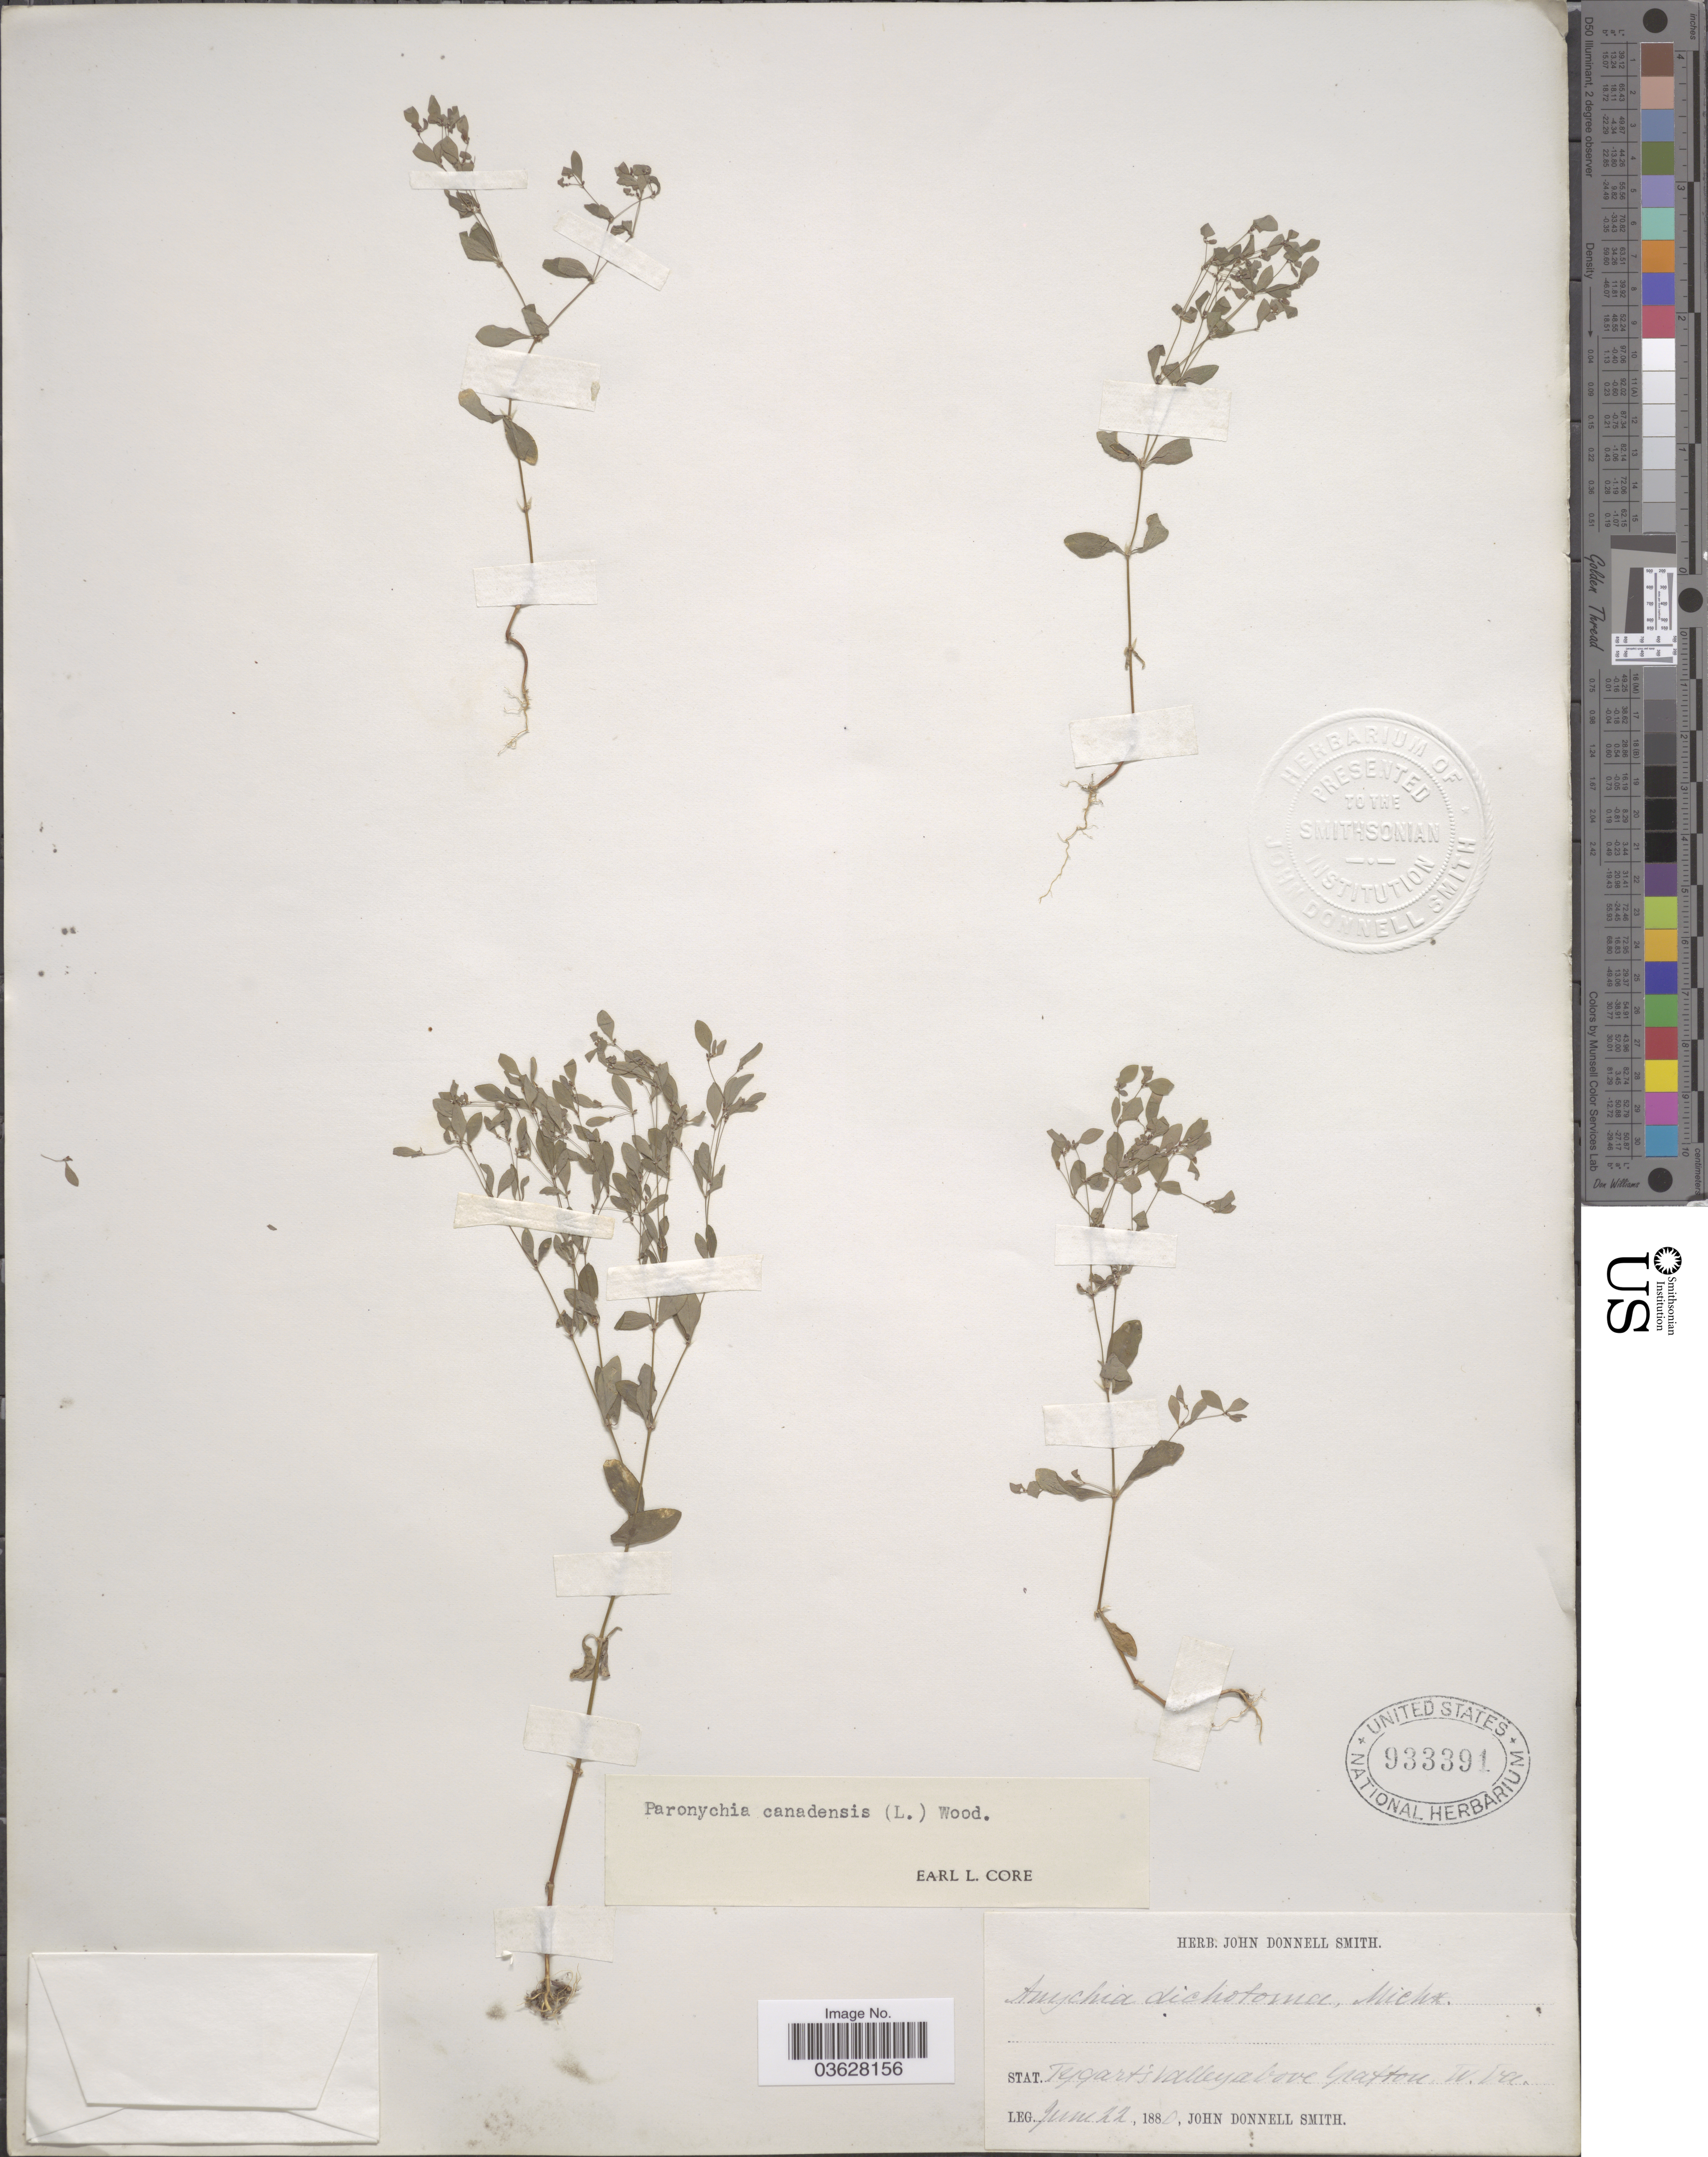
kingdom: Plantae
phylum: Tracheophyta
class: Magnoliopsida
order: Caryophyllales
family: Caryophyllaceae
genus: Paronychia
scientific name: Paronychia sp.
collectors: J. Donnell Smith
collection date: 1880-06-22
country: United States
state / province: West Virginia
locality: Stat. Tygart's valley above Gratton.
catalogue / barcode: US 933391